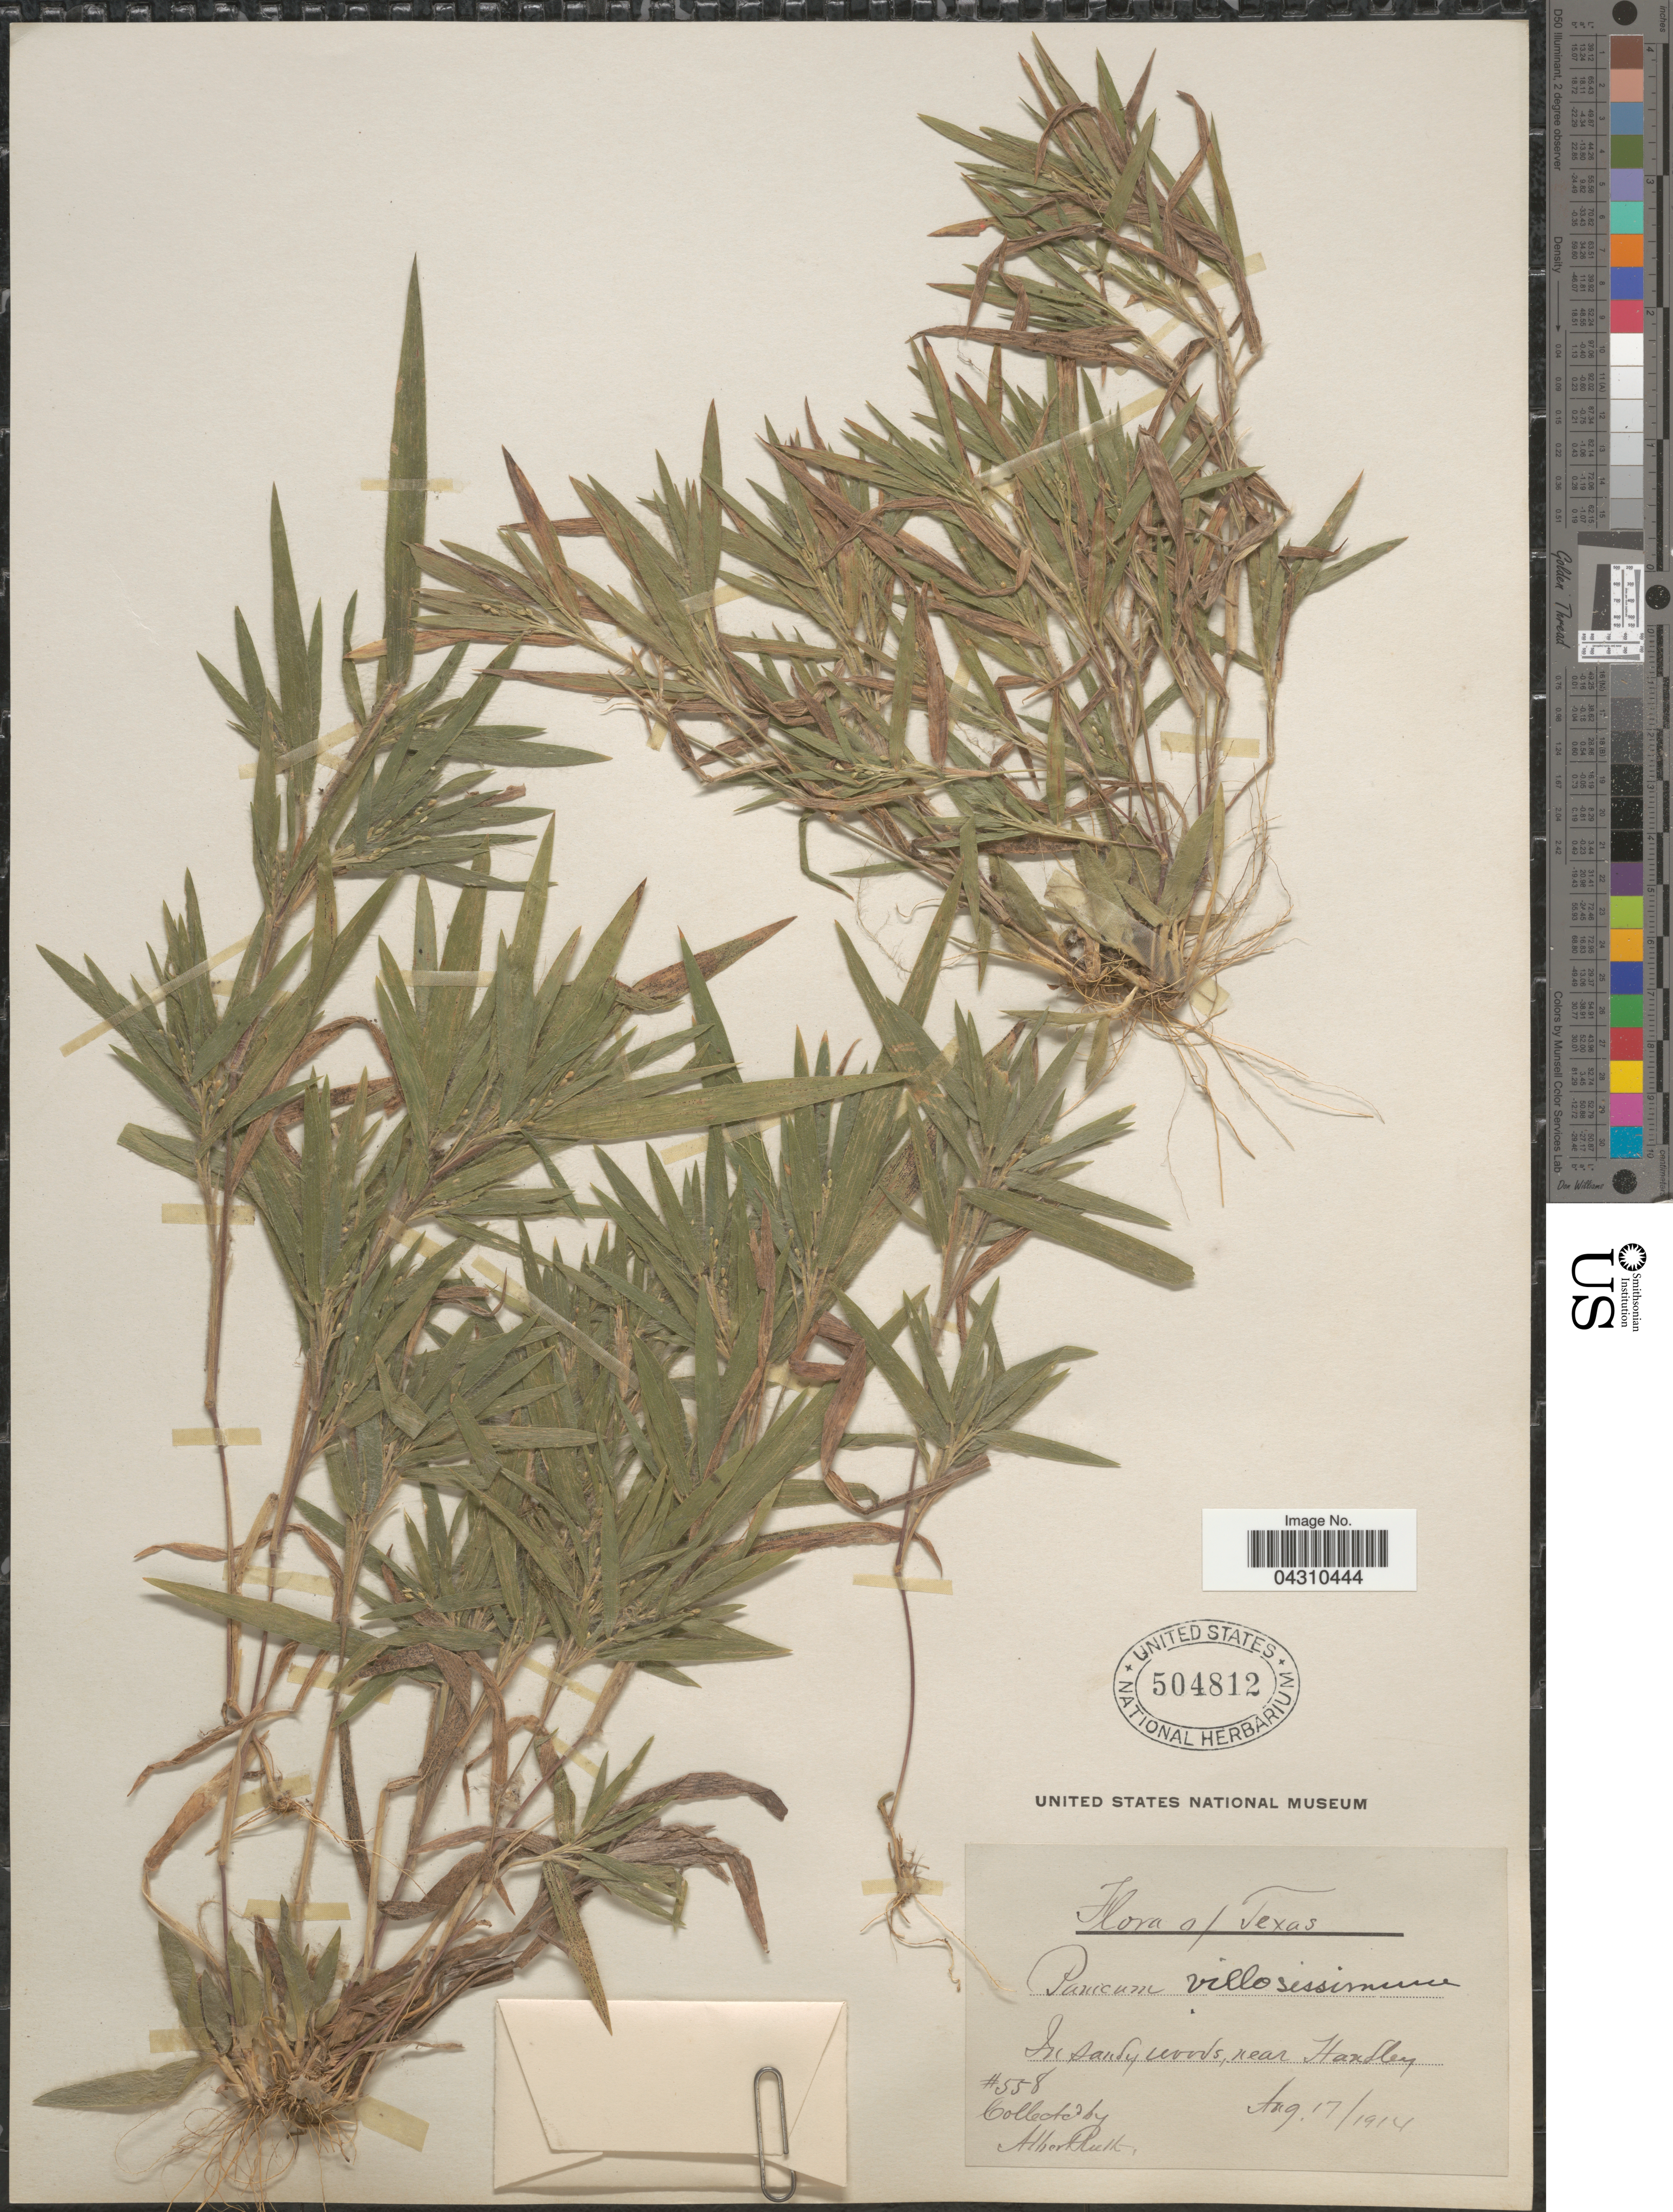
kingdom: Plantae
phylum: Tracheophyta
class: Liliopsida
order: Poales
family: Poaceae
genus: Dichanthelium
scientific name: Dichanthelium acuminatum var. acuminatum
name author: (Sw.) Gould & C.A. Clark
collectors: A. Ruth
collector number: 558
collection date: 1914-08-17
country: United States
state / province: Texas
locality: In sandy woods, near Hardley.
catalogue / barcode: US 504812